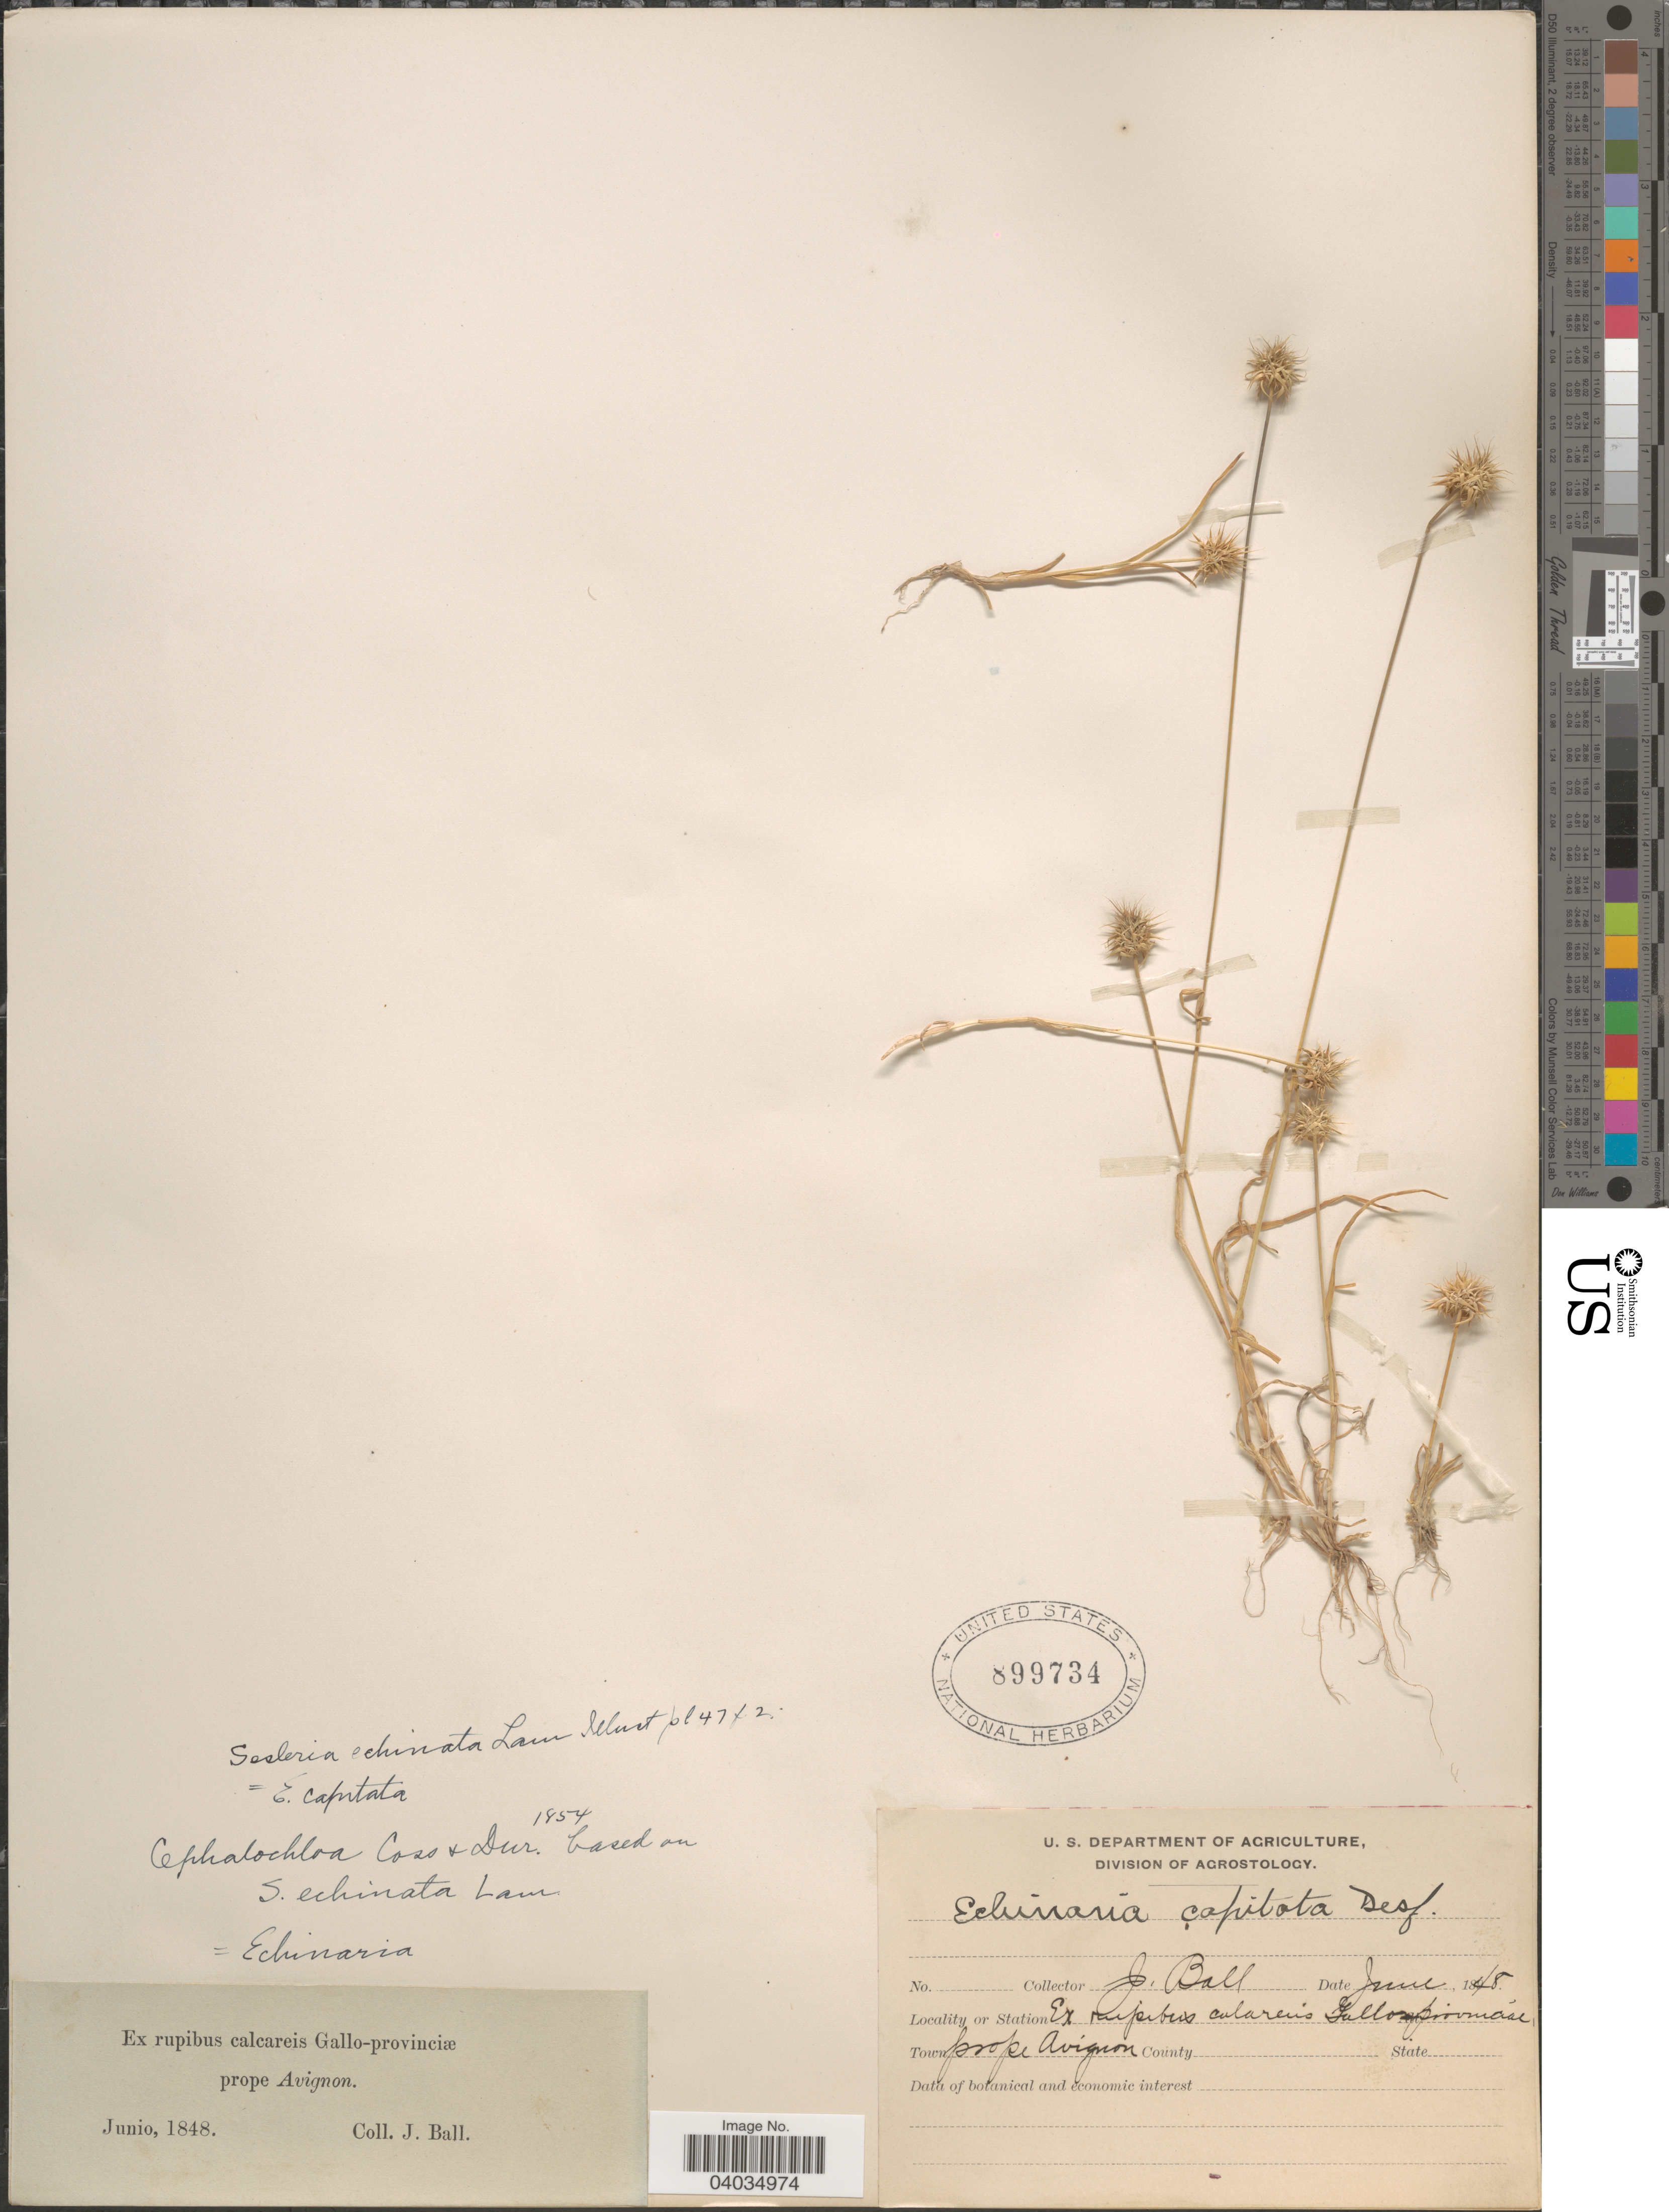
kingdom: Plantae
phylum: Tracheophyta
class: Liliopsida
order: Poales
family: Poaceae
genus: Echinaria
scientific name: Echinaria capitata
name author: (L.) Desf.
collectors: J. Ball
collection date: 1848-06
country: France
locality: Ex rupibus calcareis Gallo-provinciæ prope Avignon.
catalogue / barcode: US 899734